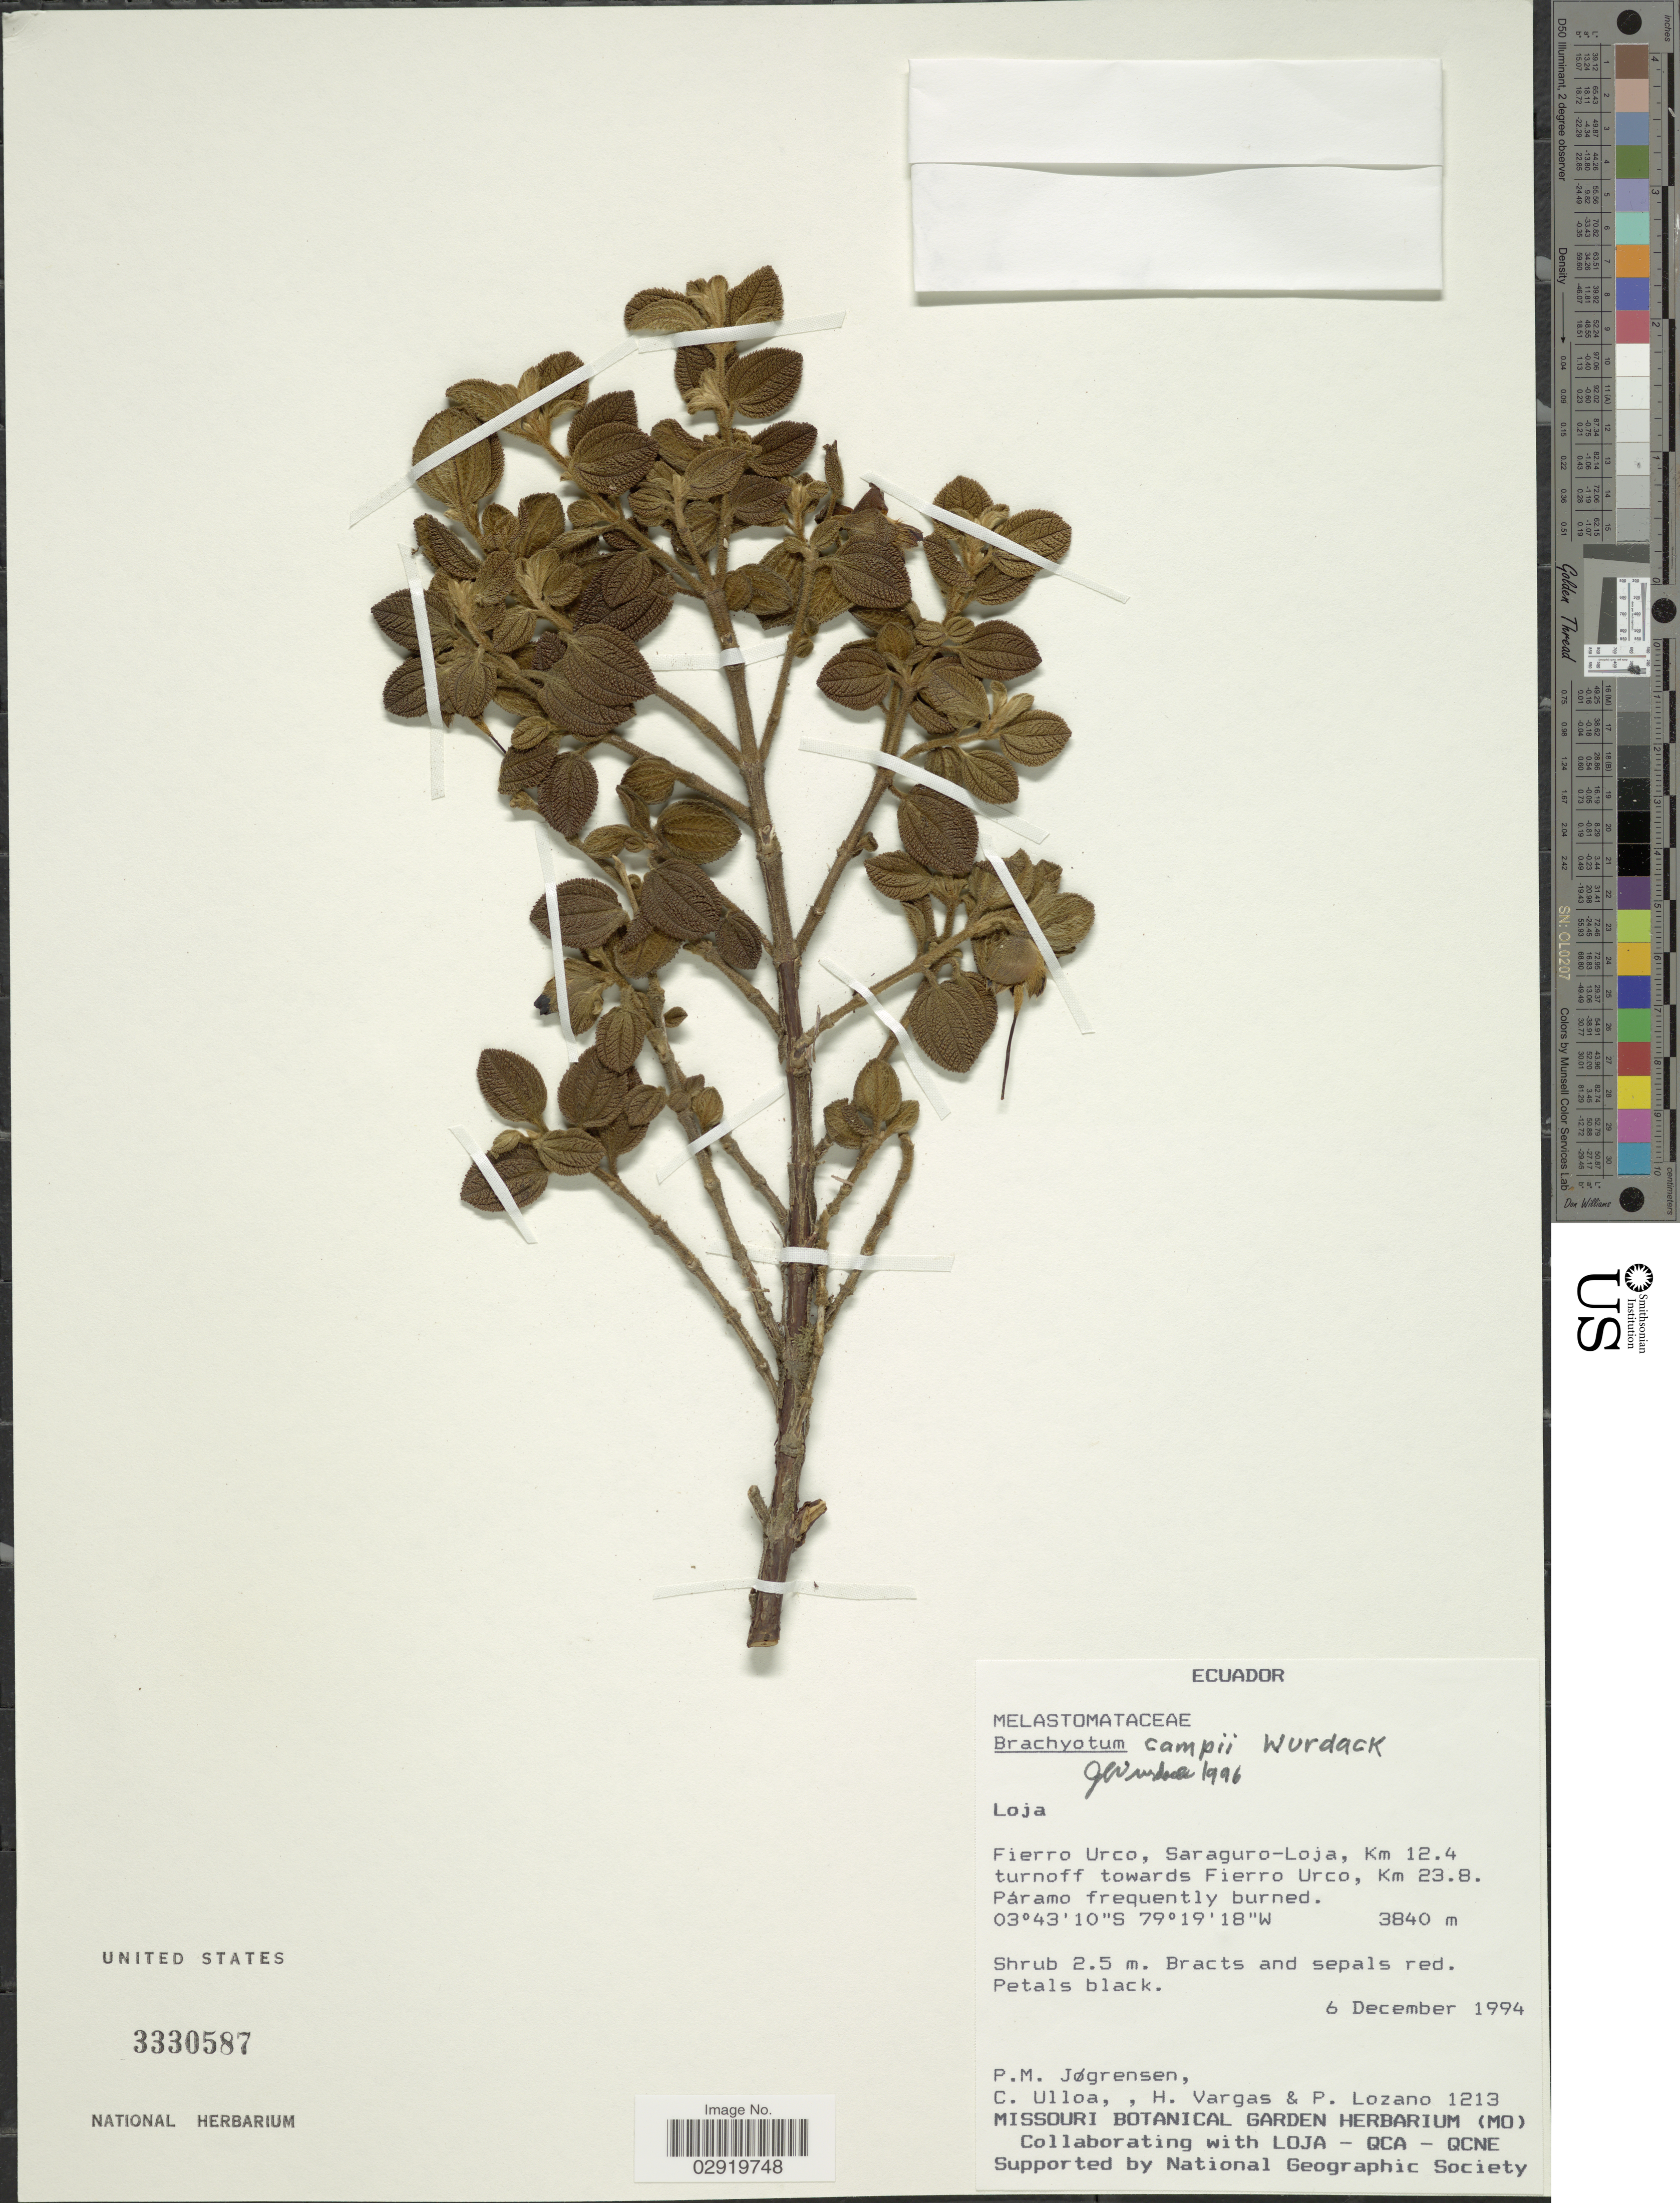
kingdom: Plantae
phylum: Tracheophyta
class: Magnoliopsida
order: Myrtales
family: Melastomataceae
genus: Brachyotum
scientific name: Brachyotum campii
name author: Wurdack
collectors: P. Jørgensen, C. Ulloa, H. Vargas & P. Lozano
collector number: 1213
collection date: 1994-12-06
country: Ecuador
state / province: Loja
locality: Fierro Urco, Saraguro-Loja, Km 12.4 turnoff towards Fierro Urco, Km 23.8.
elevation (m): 3840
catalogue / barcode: US 3330587